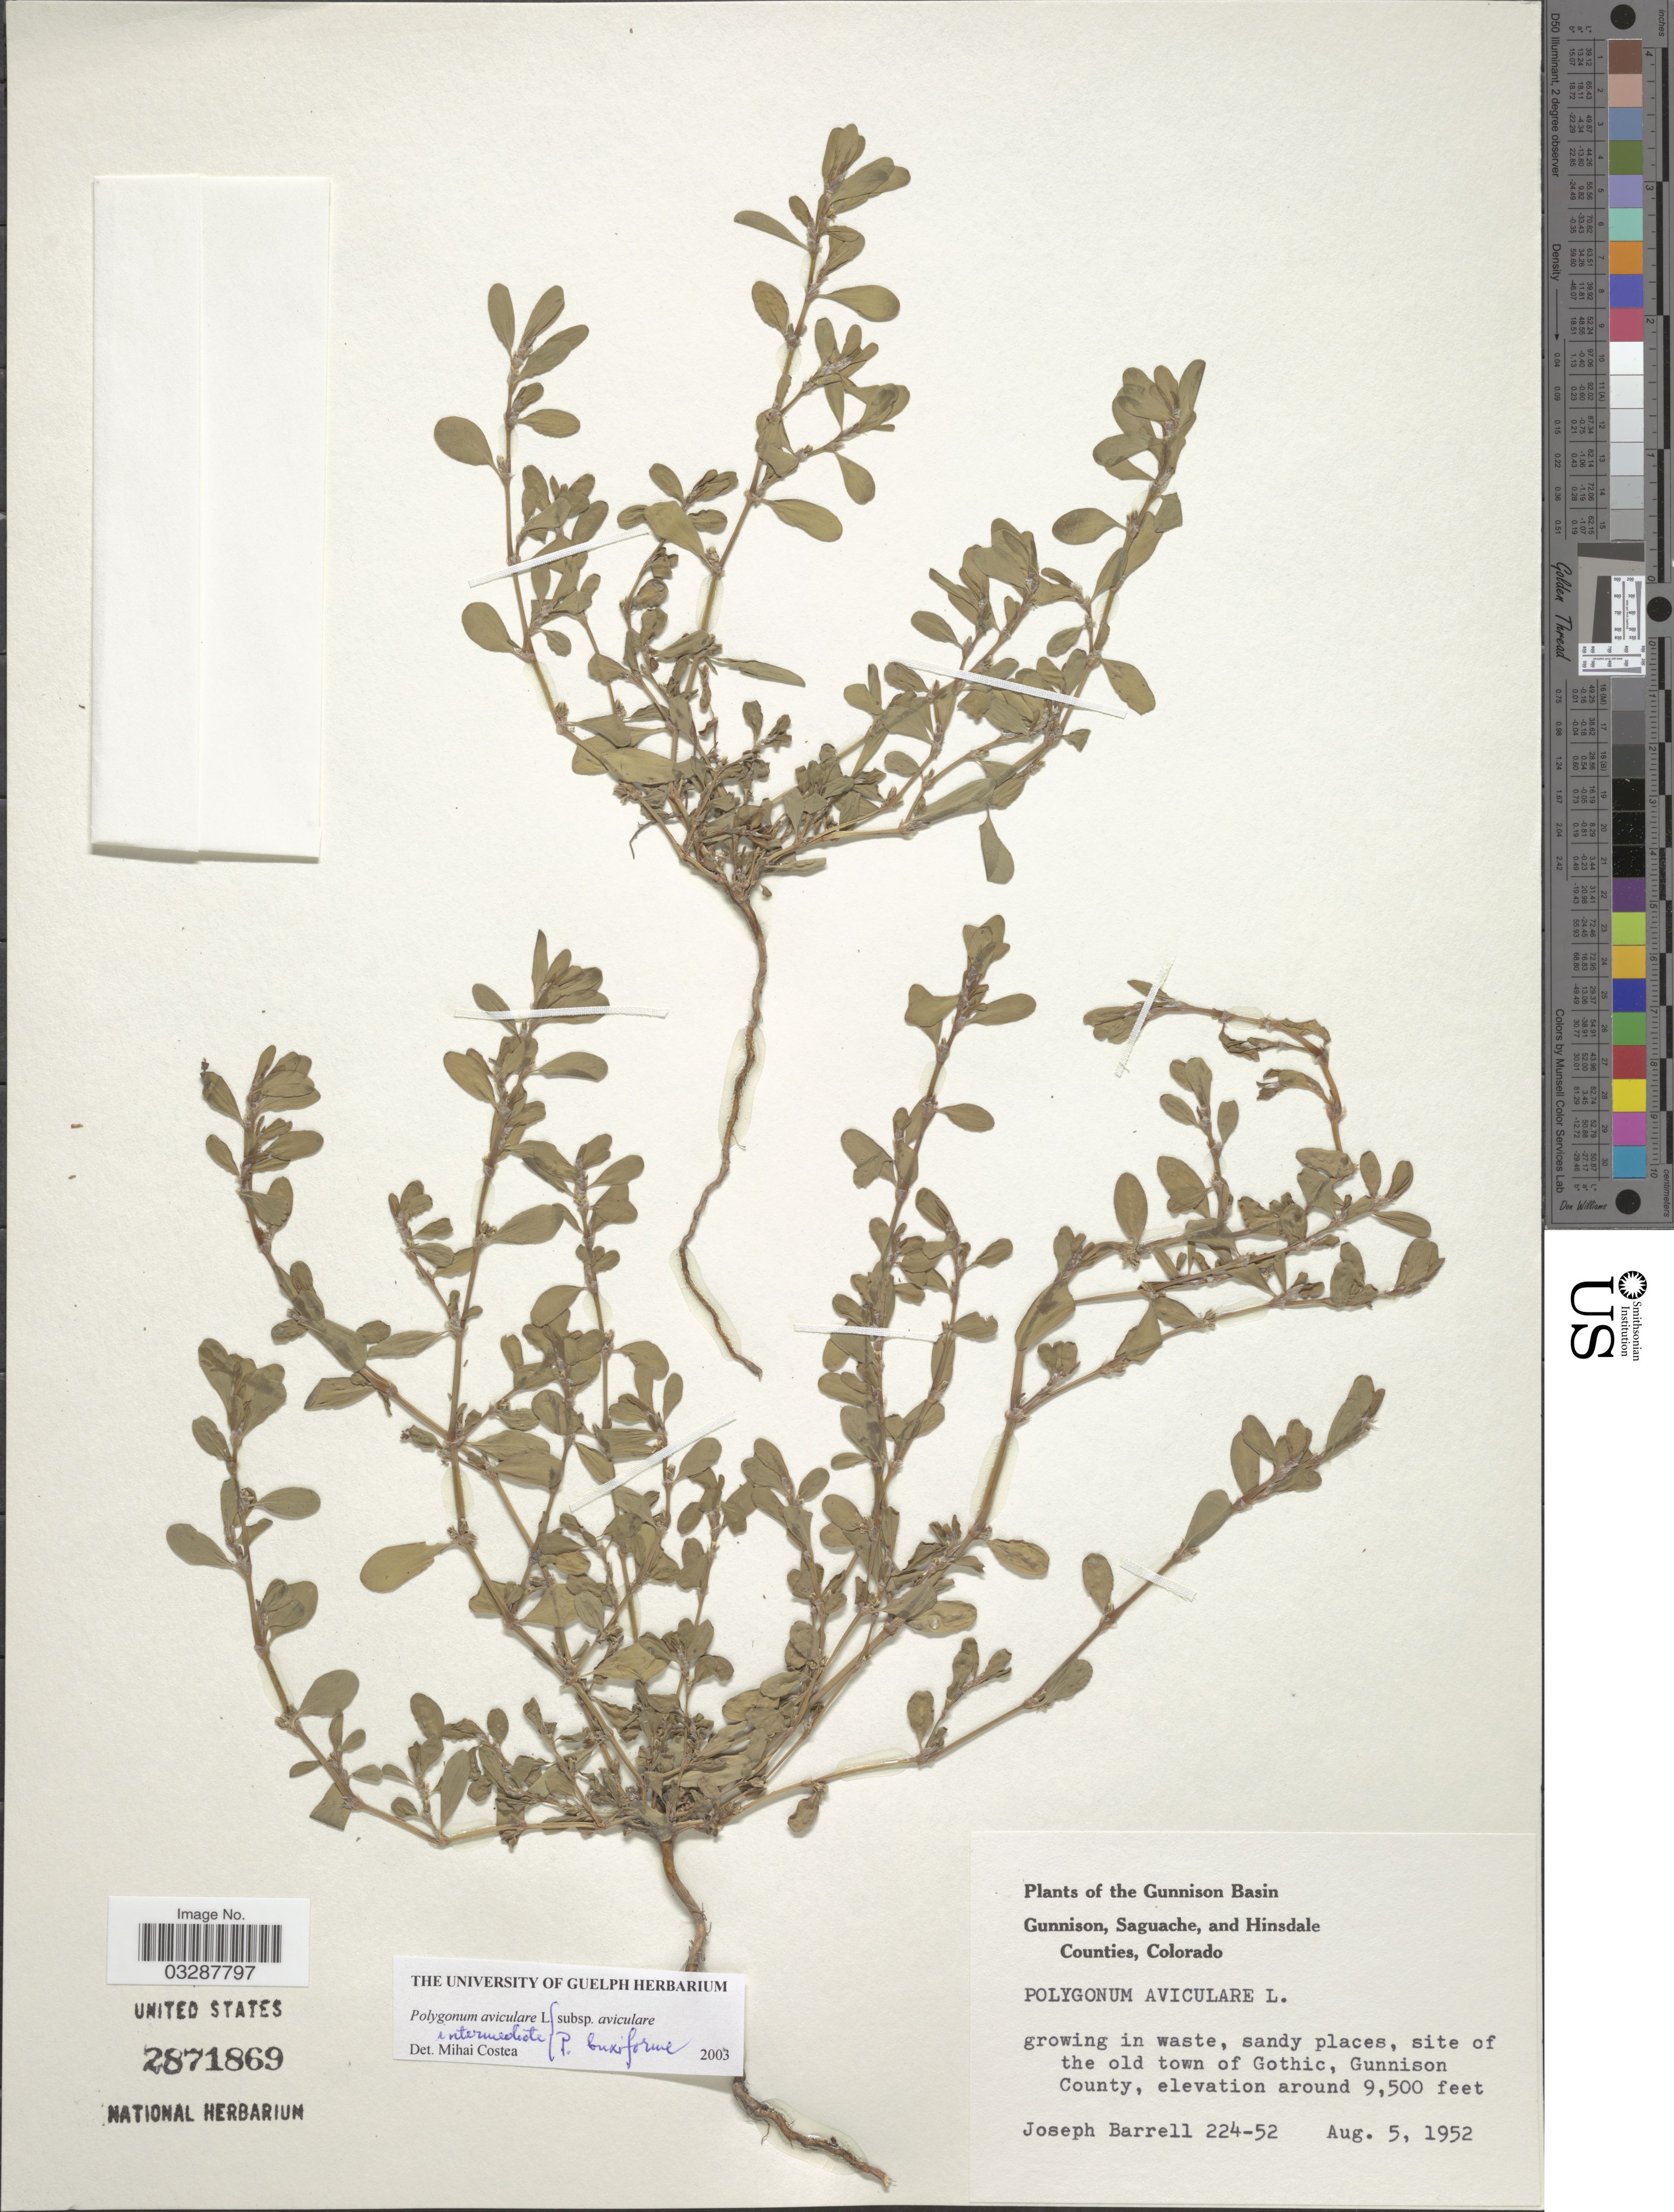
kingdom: Plantae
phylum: Tracheophyta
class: Magnoliopsida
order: Caryophyllales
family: Polygonaceae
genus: Polygonum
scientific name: Polygonum aviculare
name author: L.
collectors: J. Barrell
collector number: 224-52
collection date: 1952-08-05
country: United States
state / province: Colorado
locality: Growing in waste, sandy places, site of the old town of Gothic, Gunnison County.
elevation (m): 2896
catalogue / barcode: US 2871869